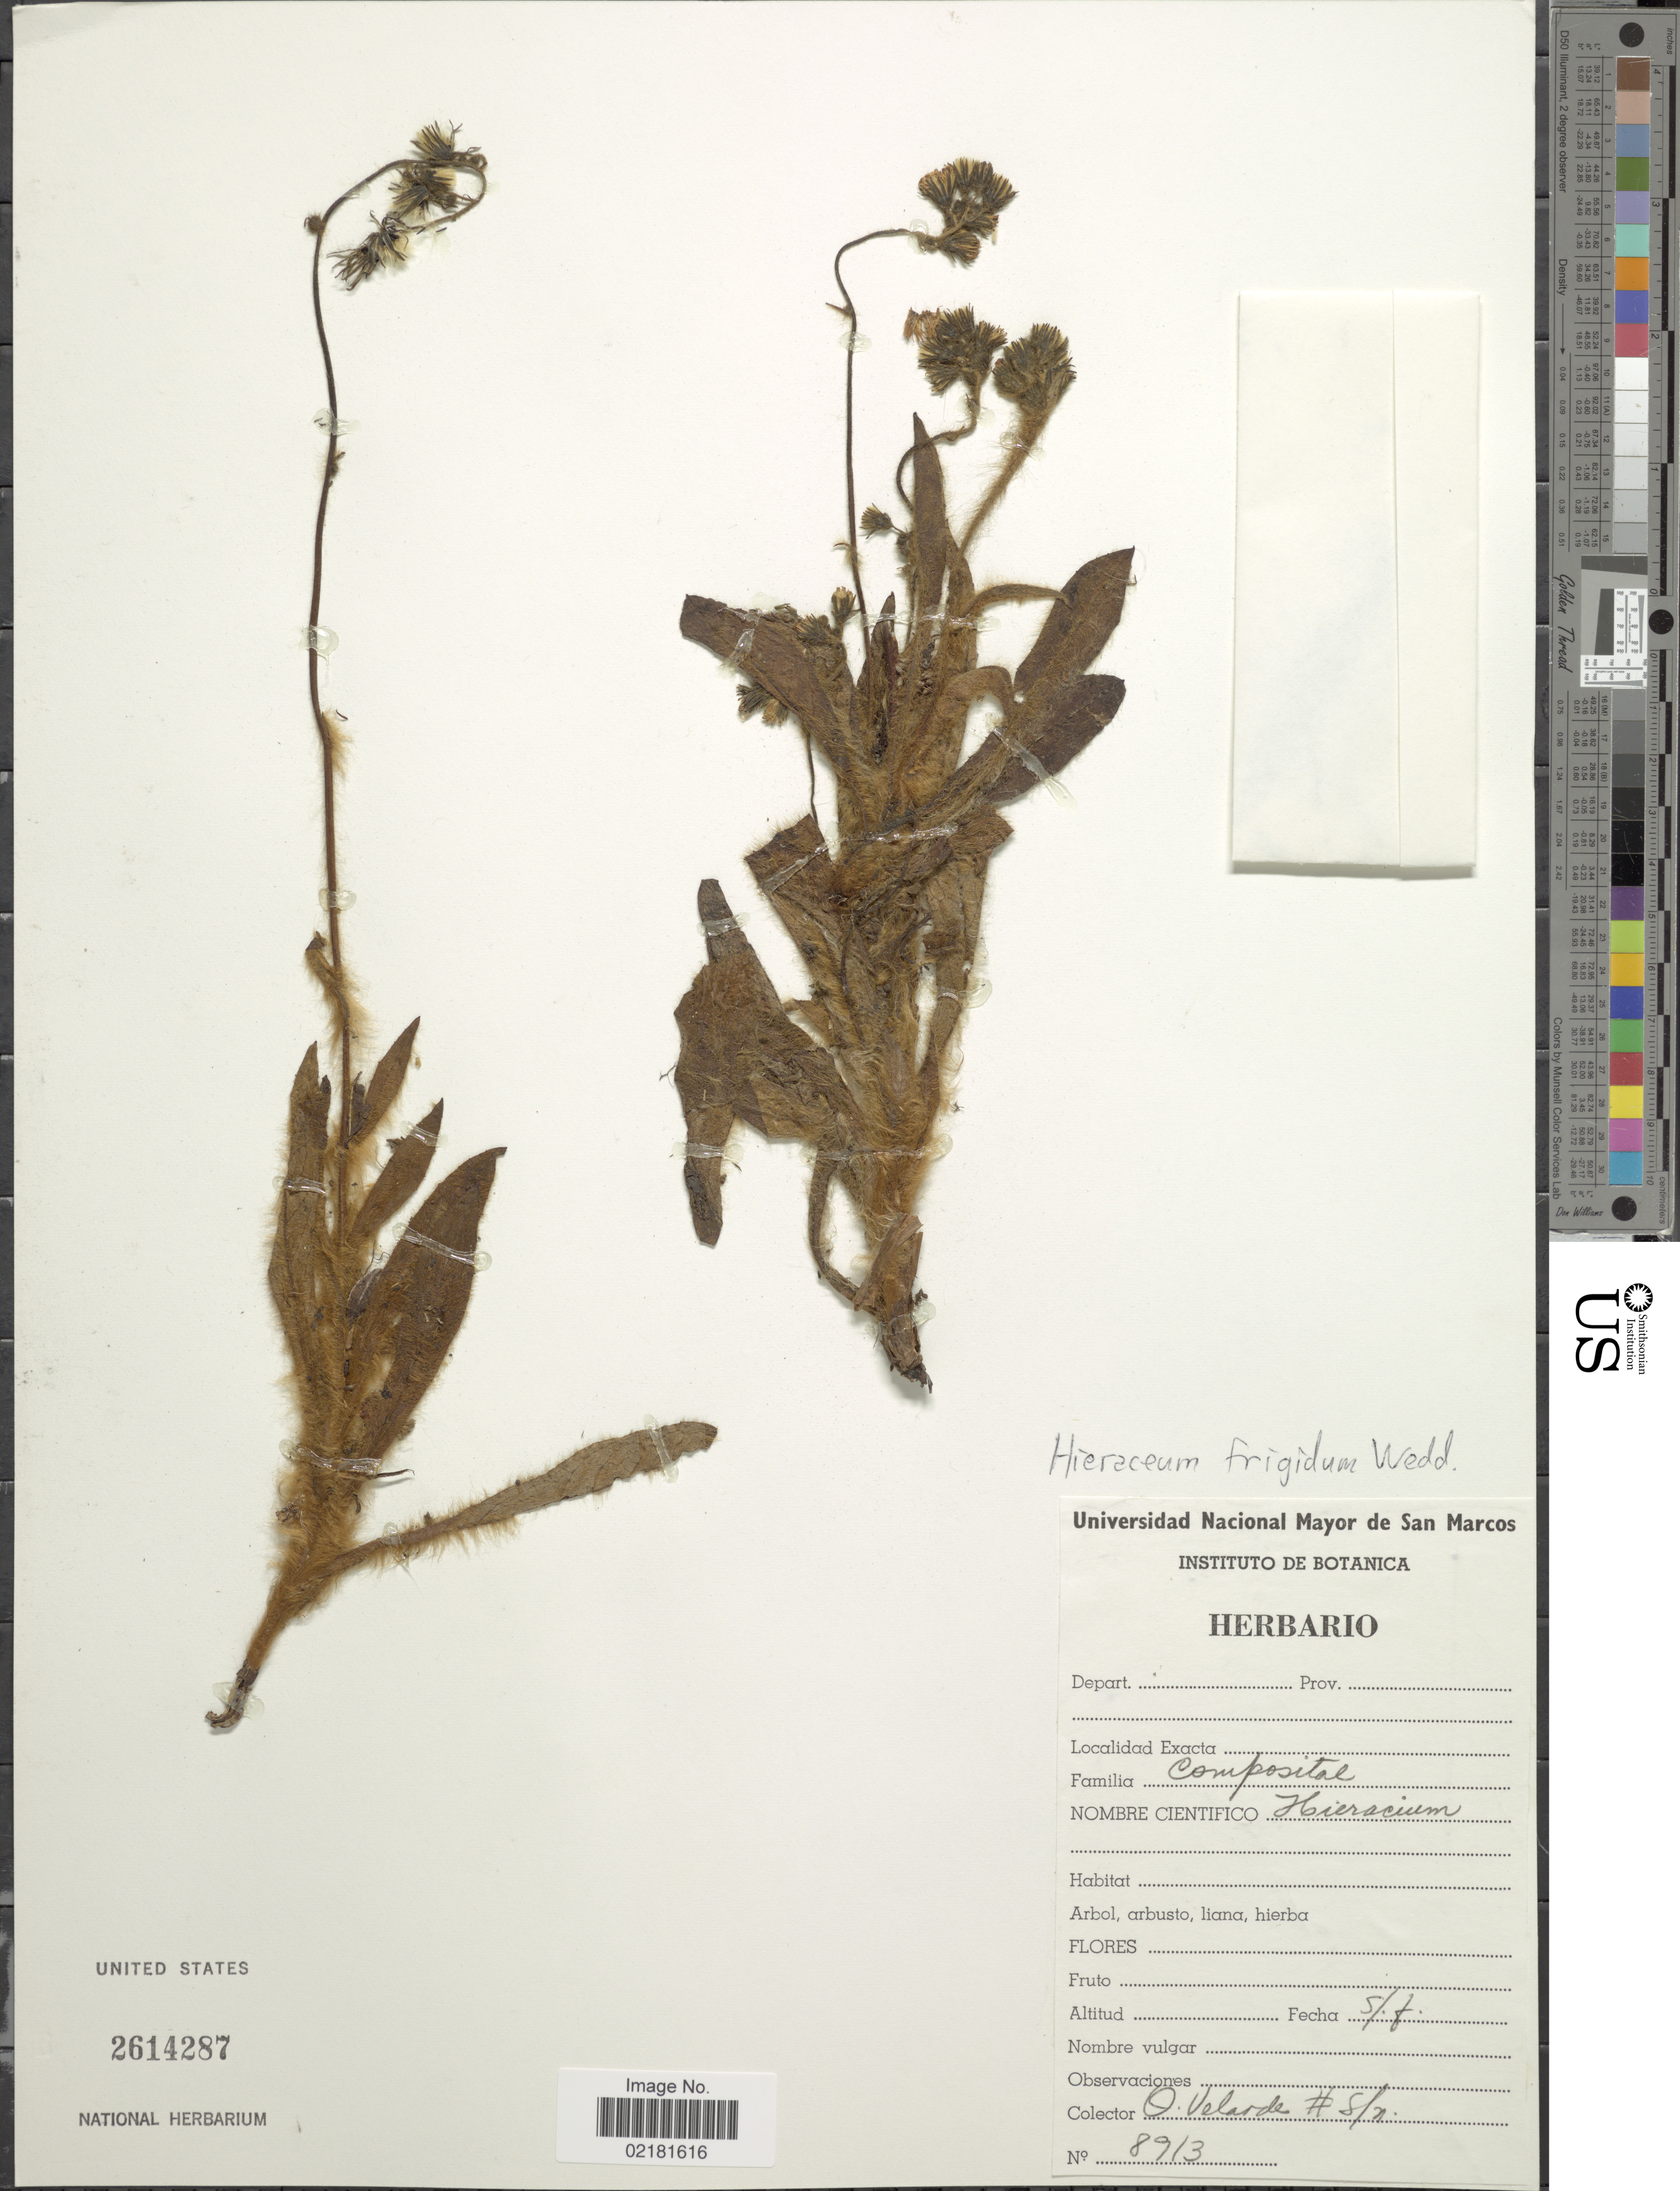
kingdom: Plantae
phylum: Tracheophyta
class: Magnoliopsida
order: Asterales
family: Asteraceae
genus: Hieracium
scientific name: Hieracium jubatum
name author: Fr.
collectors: O. Velarde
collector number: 8913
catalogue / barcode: US 2614287